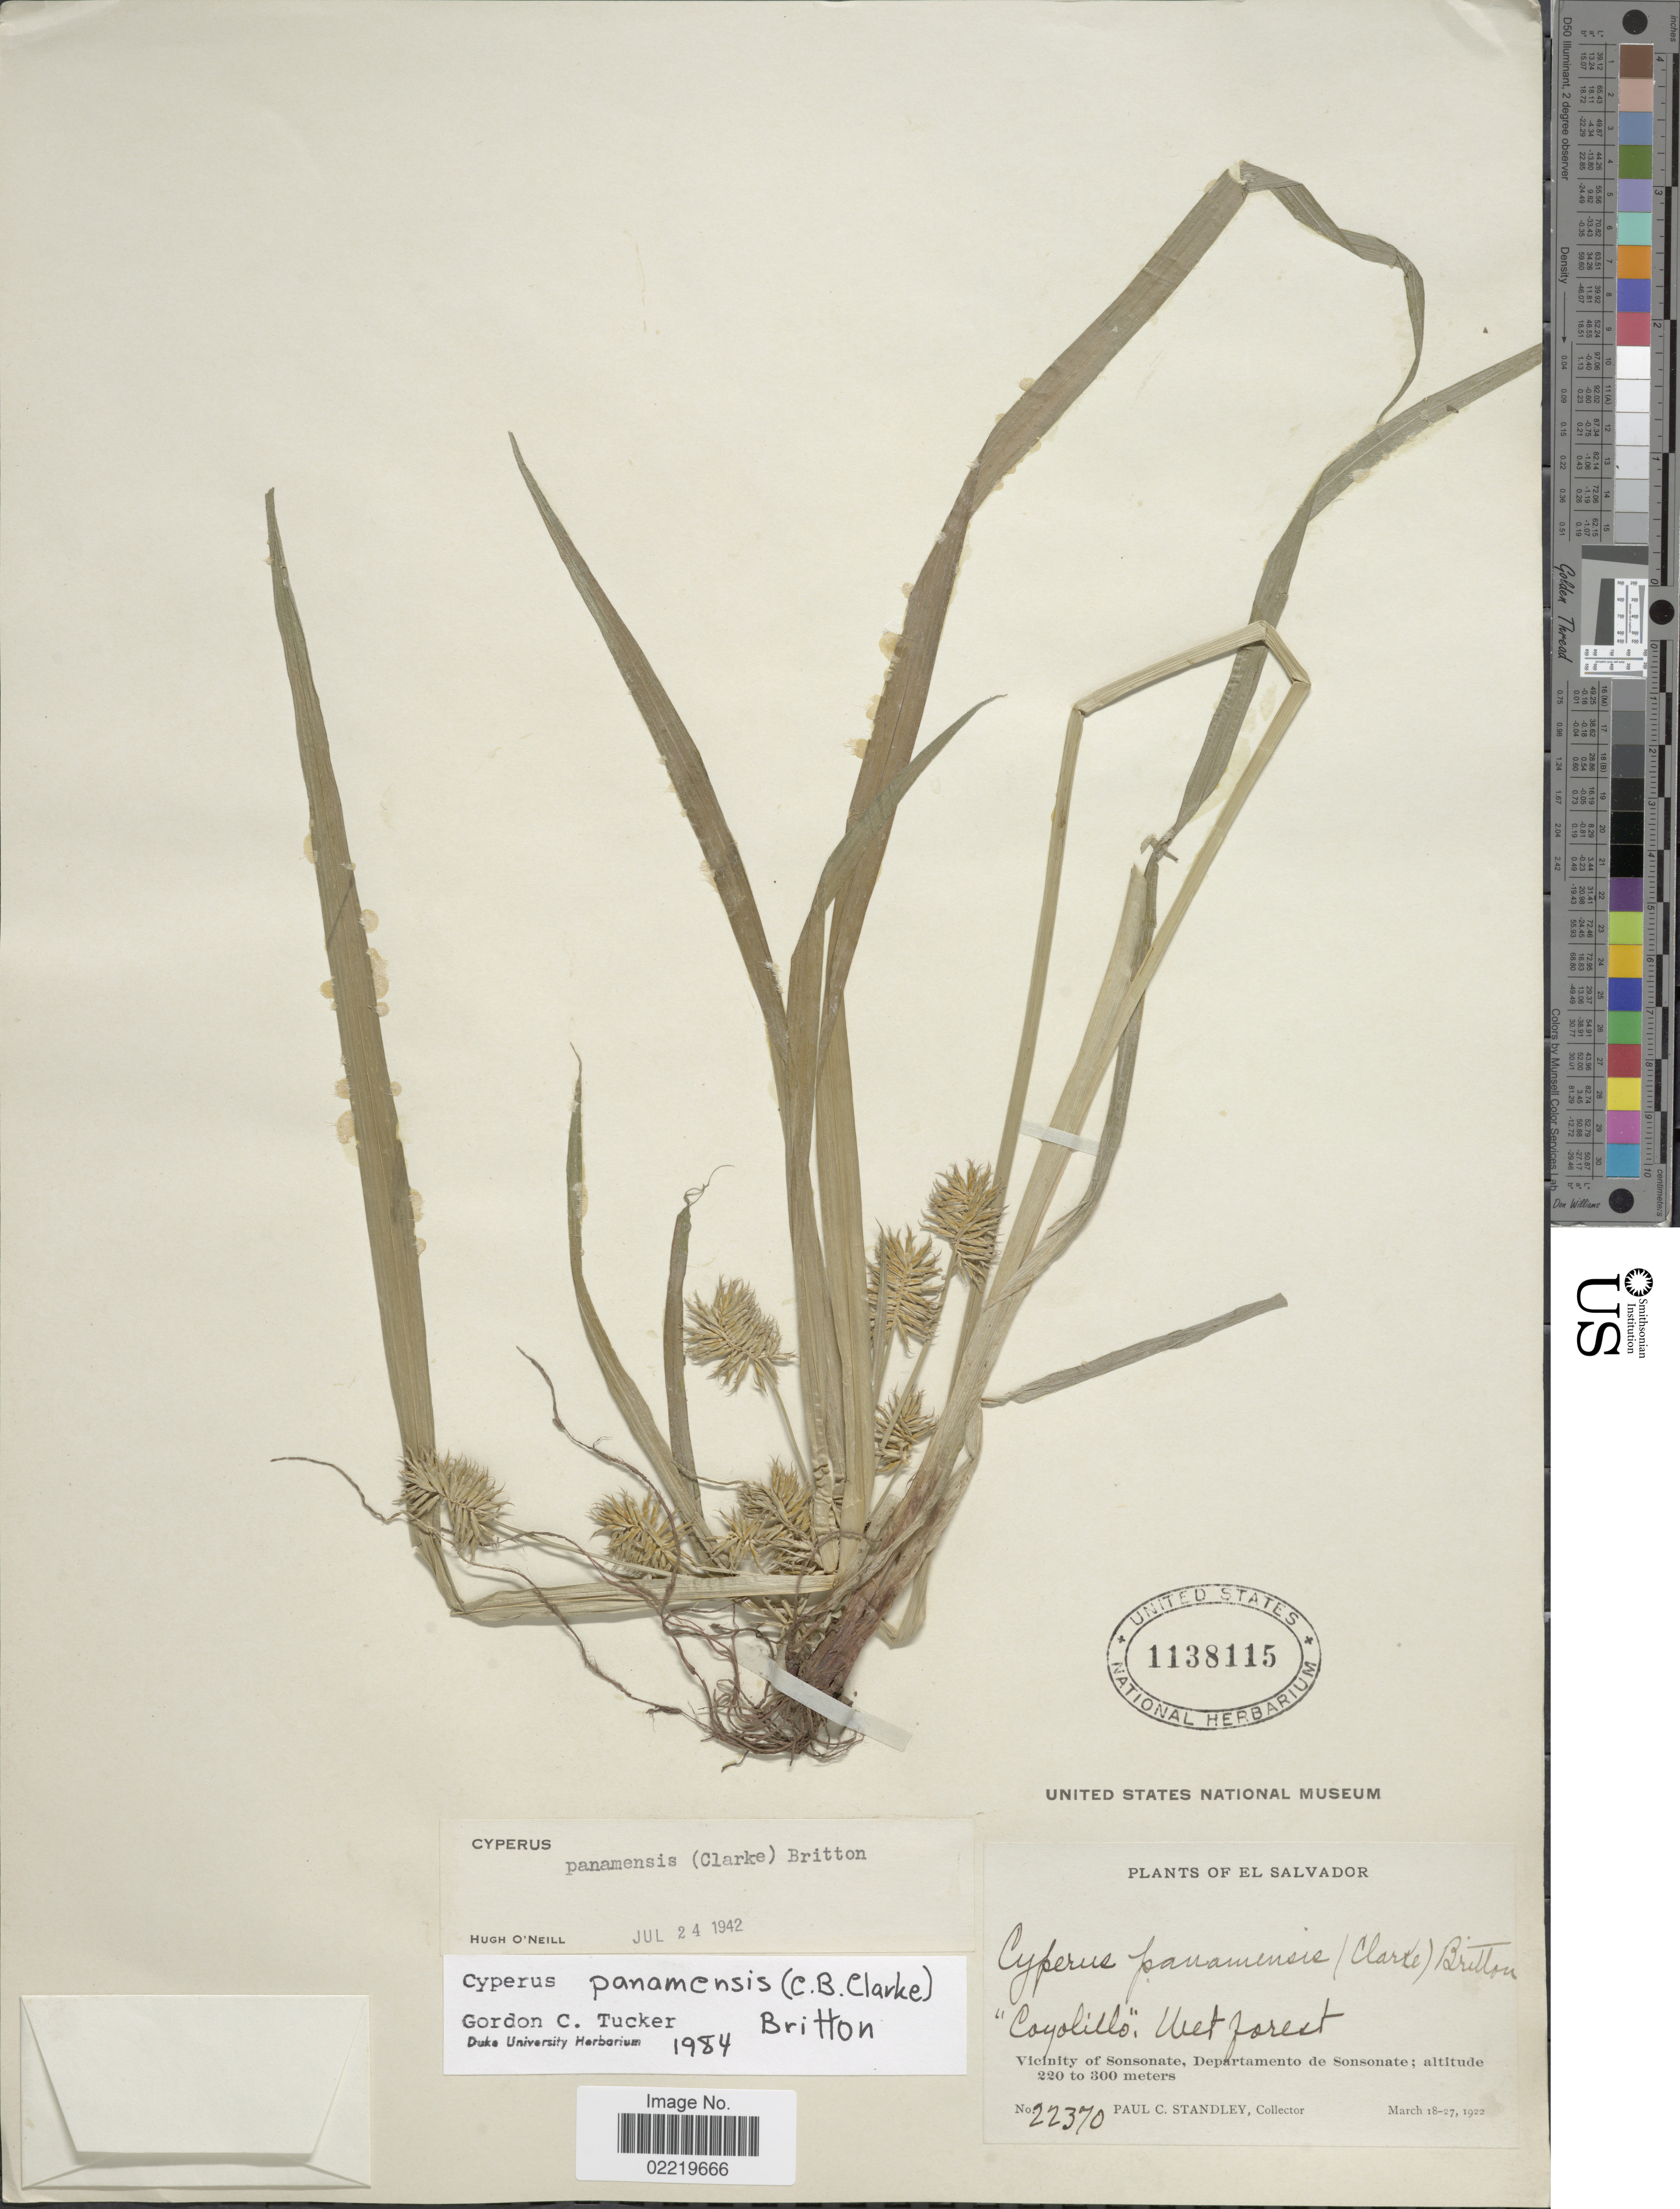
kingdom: Plantae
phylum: Tracheophyta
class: Liliopsida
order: Poales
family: Cyperaceae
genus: Cyperus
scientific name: Cyperus panamensis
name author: (C.B. Clarke) Britton ex Standl.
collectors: P. C. Standley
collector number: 22370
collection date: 1922-03-18/1922-03-27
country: El Salvador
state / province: Sonsonate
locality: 'Coyolillo' Wet Forest, Vicinity of Sonsonate, Departamento de Sonsonate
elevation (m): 220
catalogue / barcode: US 1138115